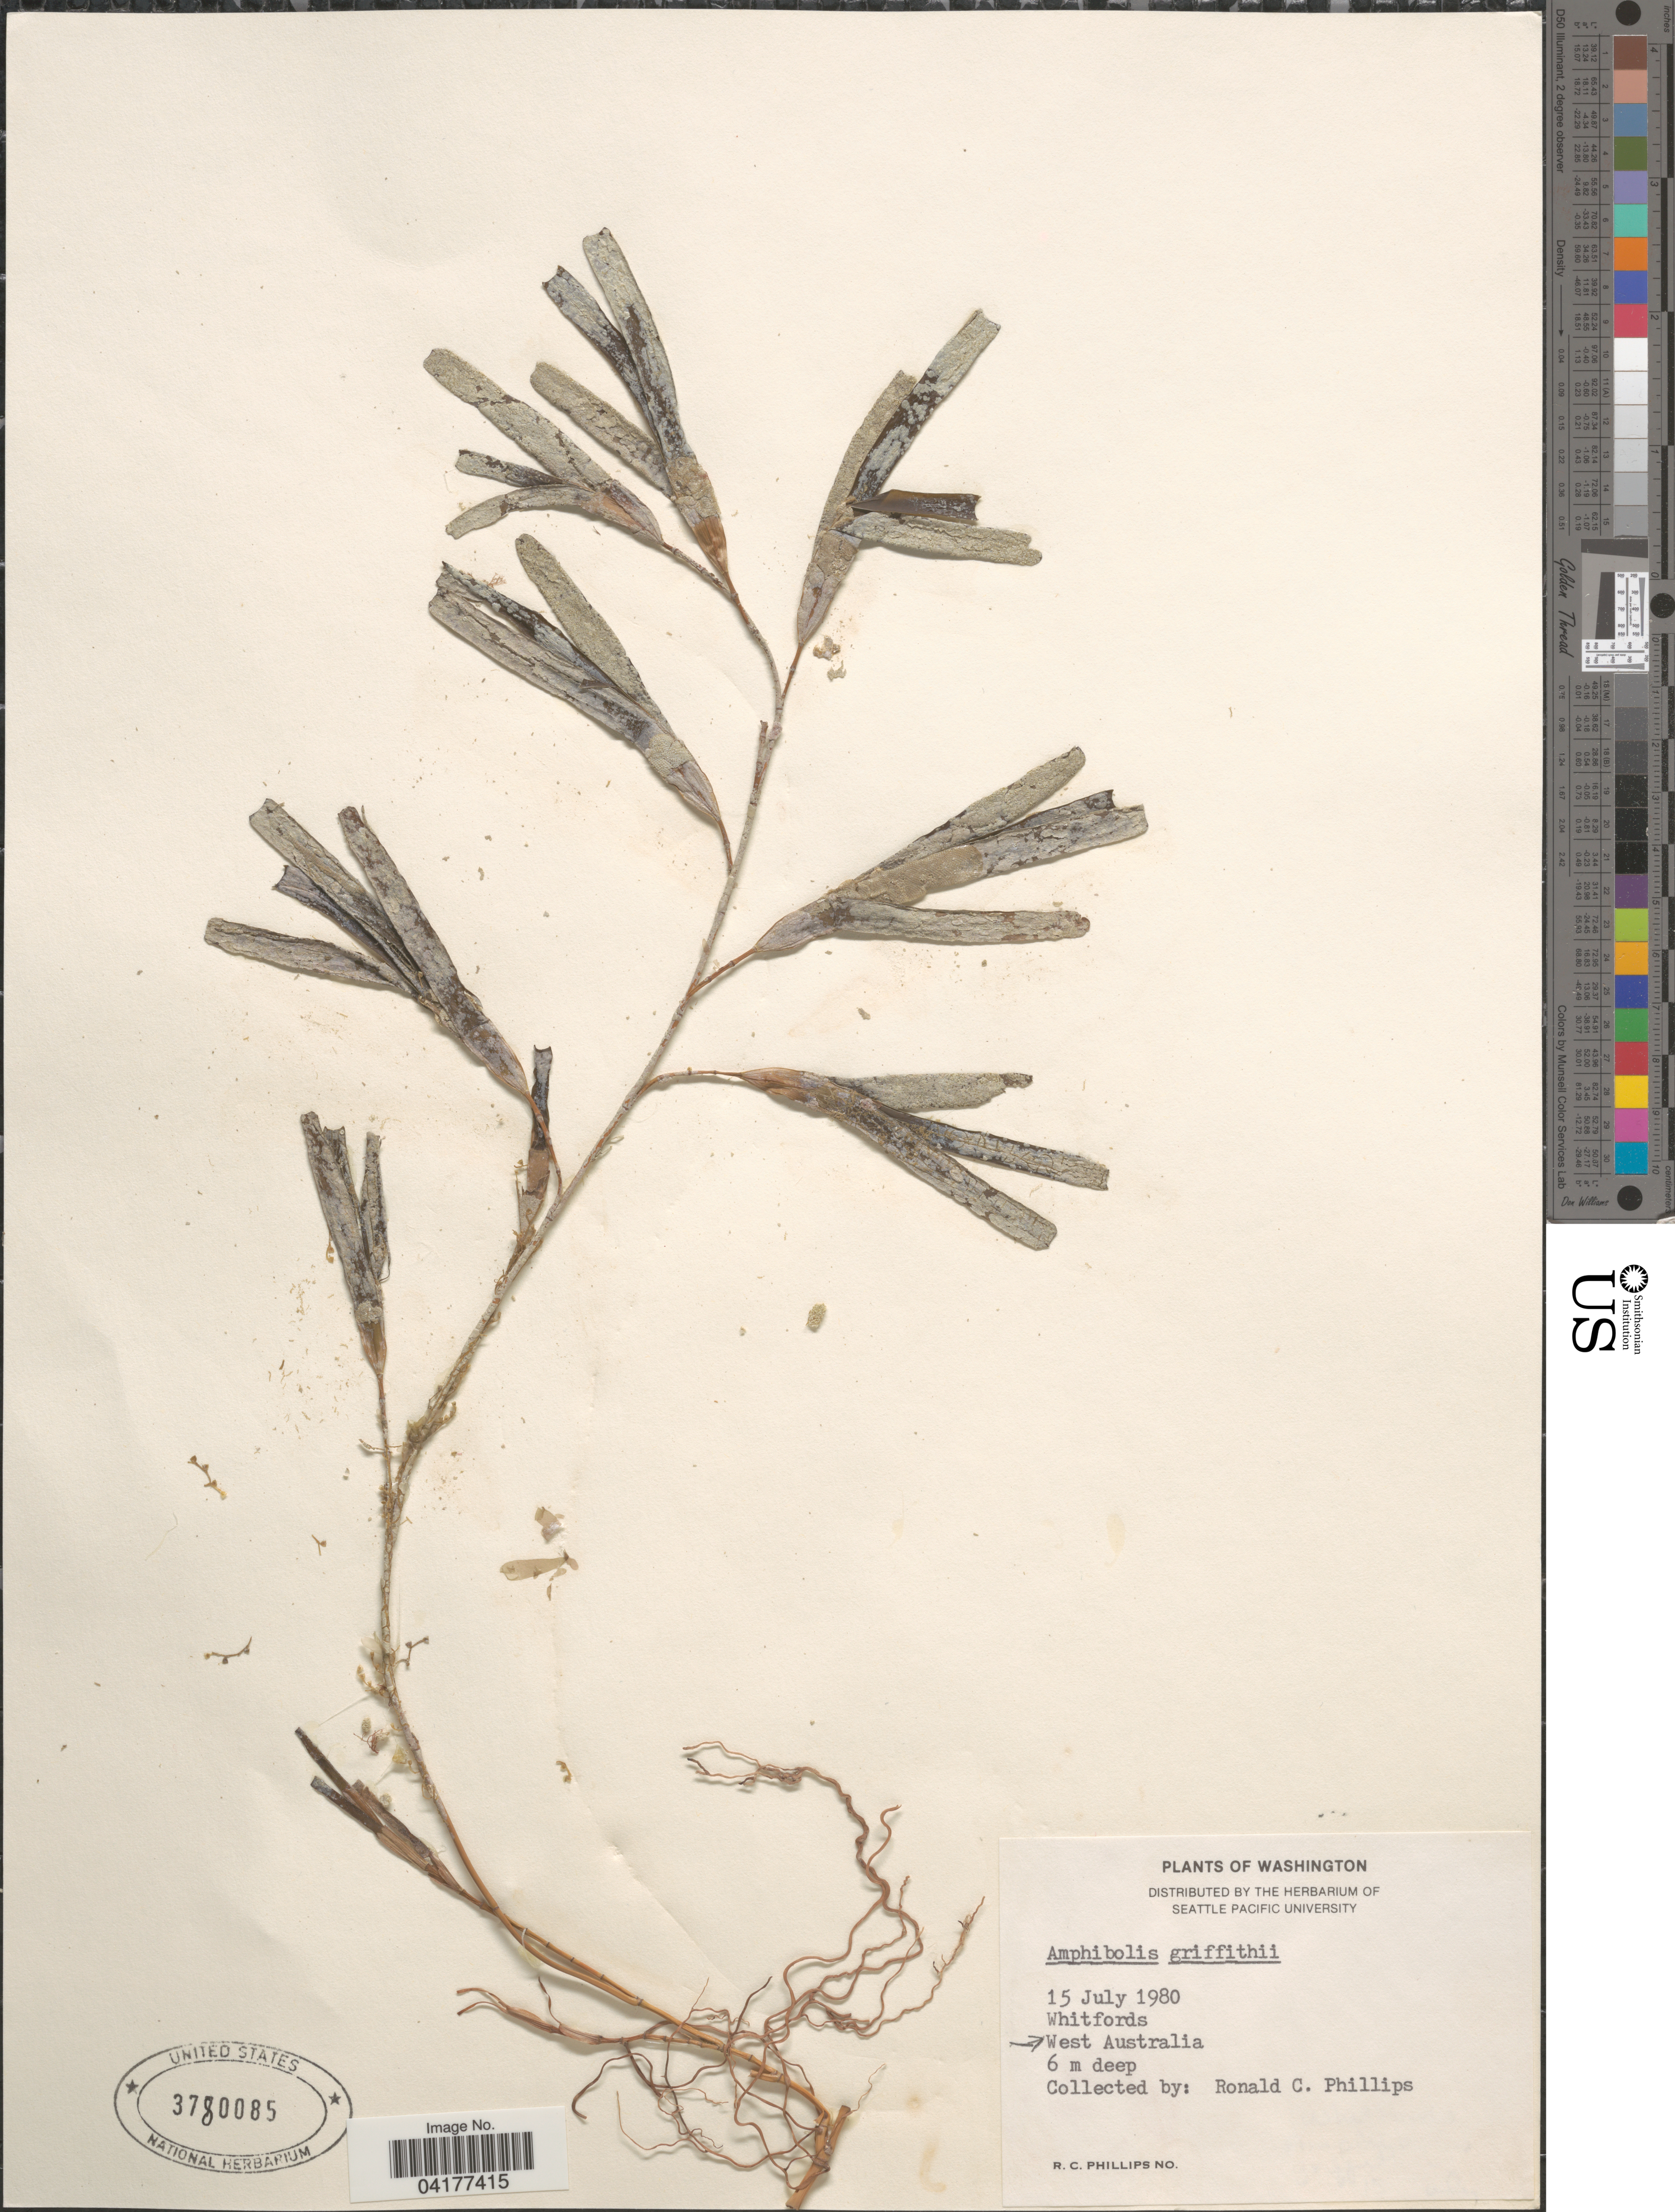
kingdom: Plantae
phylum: Tracheophyta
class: Liliopsida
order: Alismatales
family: Cymodoceaceae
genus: Amphibolis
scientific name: Amphibolis griffithii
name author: (J.M. Black) Hartog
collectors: R. C. Phillips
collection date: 1980-07-15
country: Australia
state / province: Western Australia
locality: Whitfords. West Australia.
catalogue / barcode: US 3780085